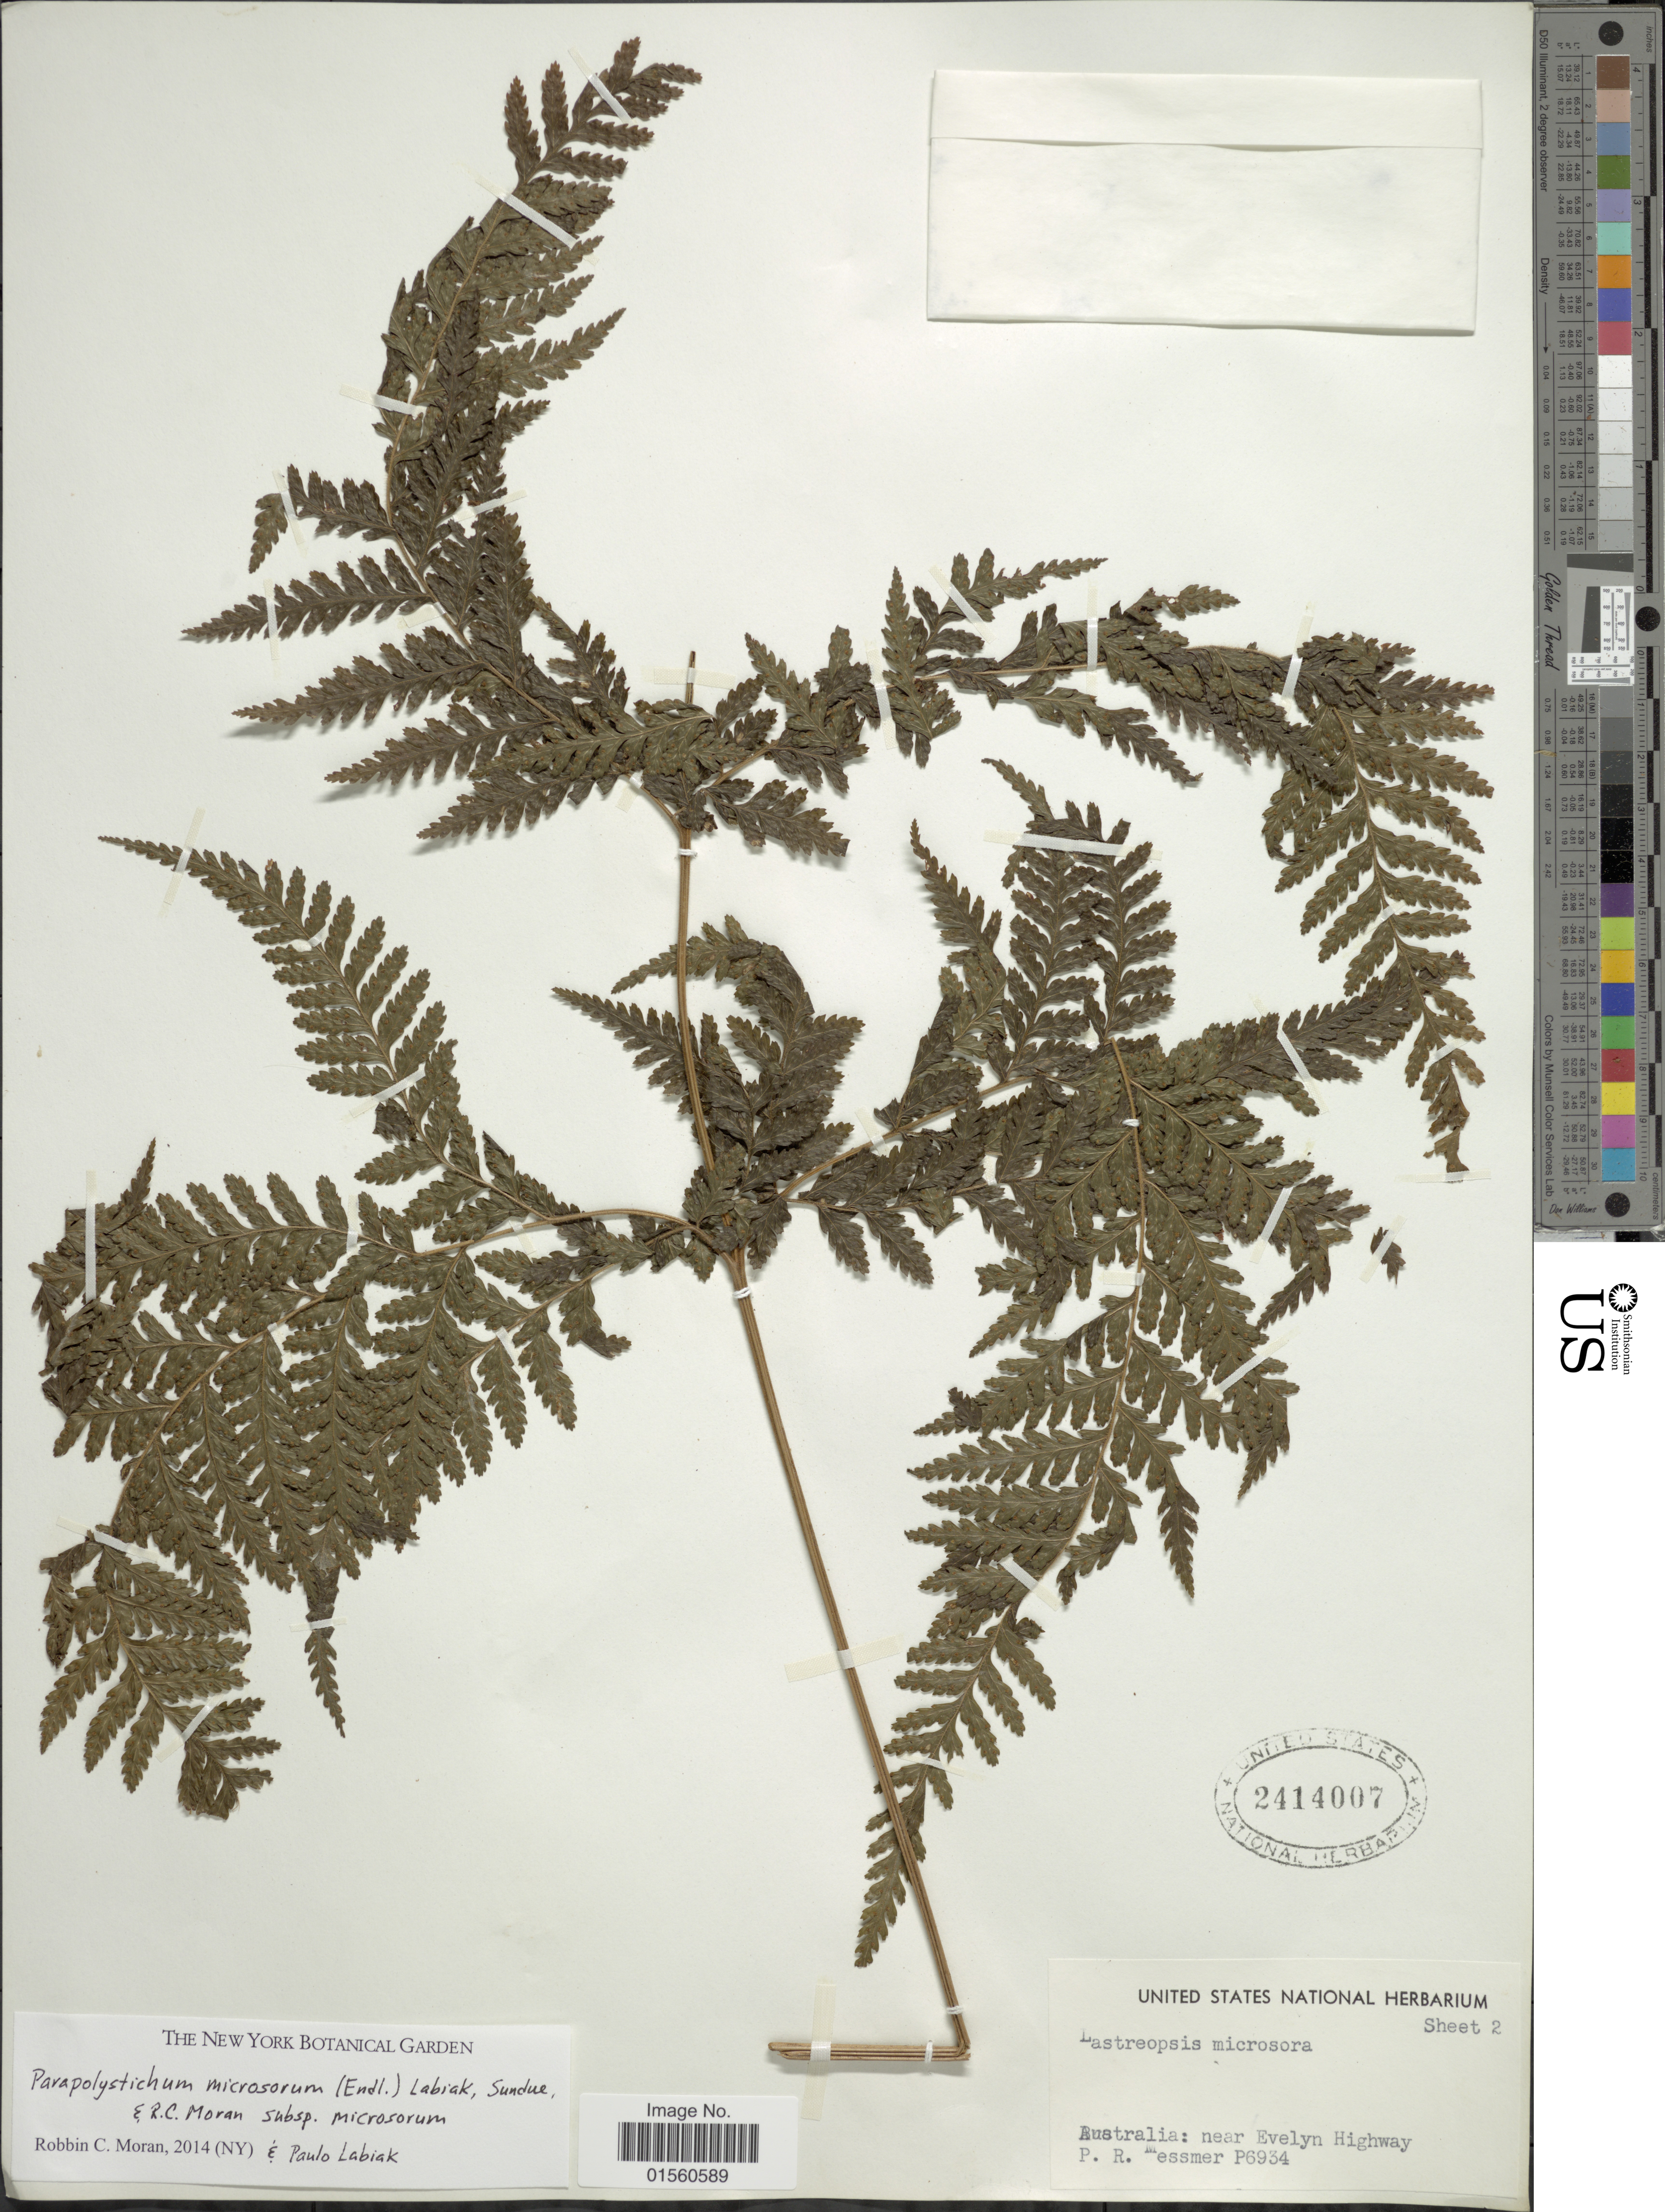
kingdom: Plantae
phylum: Tracheophyta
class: Polypodiopsida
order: Polypodiales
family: Dryopteridaceae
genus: Parapolystichum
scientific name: Parapolystichum microsorum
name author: (Endl.) Labiak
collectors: P. Messmer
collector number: P6934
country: Australia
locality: Australia: near Evelyn Highway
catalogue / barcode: US 2414007